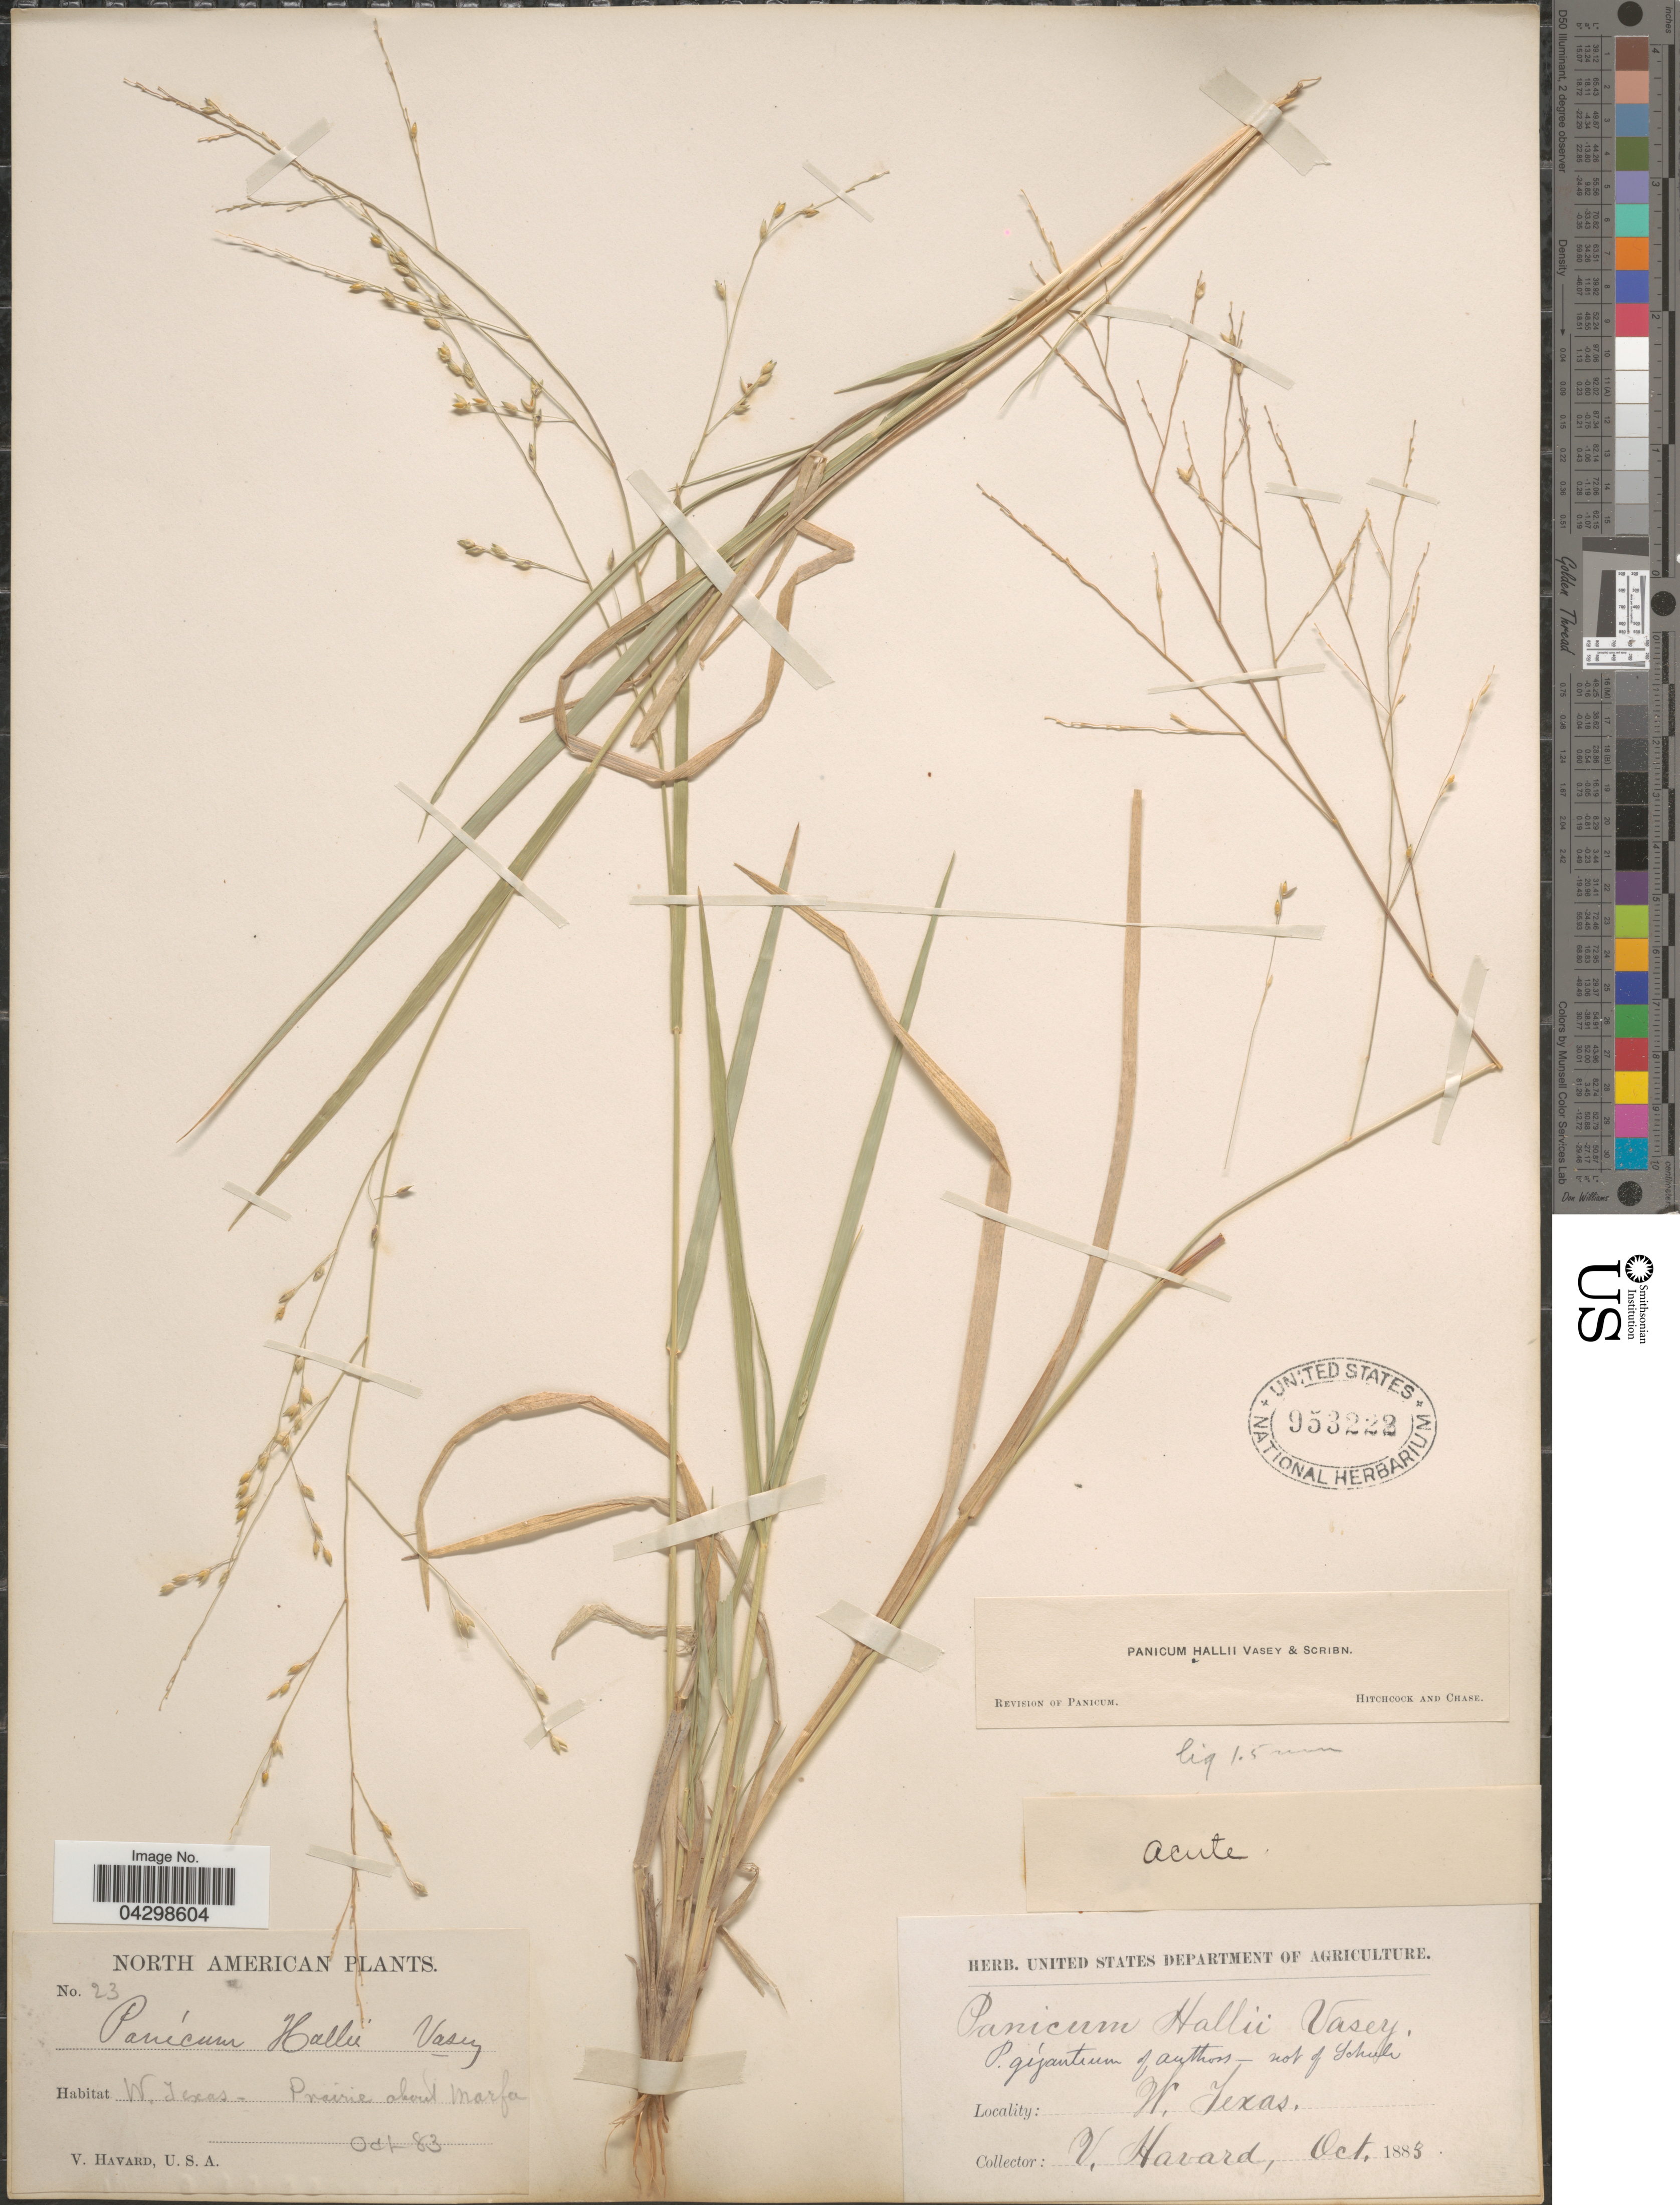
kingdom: Plantae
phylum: Tracheophyta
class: Liliopsida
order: Poales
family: Poaceae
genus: Panicum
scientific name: Panicum hallii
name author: Vasey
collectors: V. Havard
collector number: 23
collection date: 1883-10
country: United States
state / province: Texas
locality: North American. W. Texas. Prairie about Marfa.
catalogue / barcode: US 953223